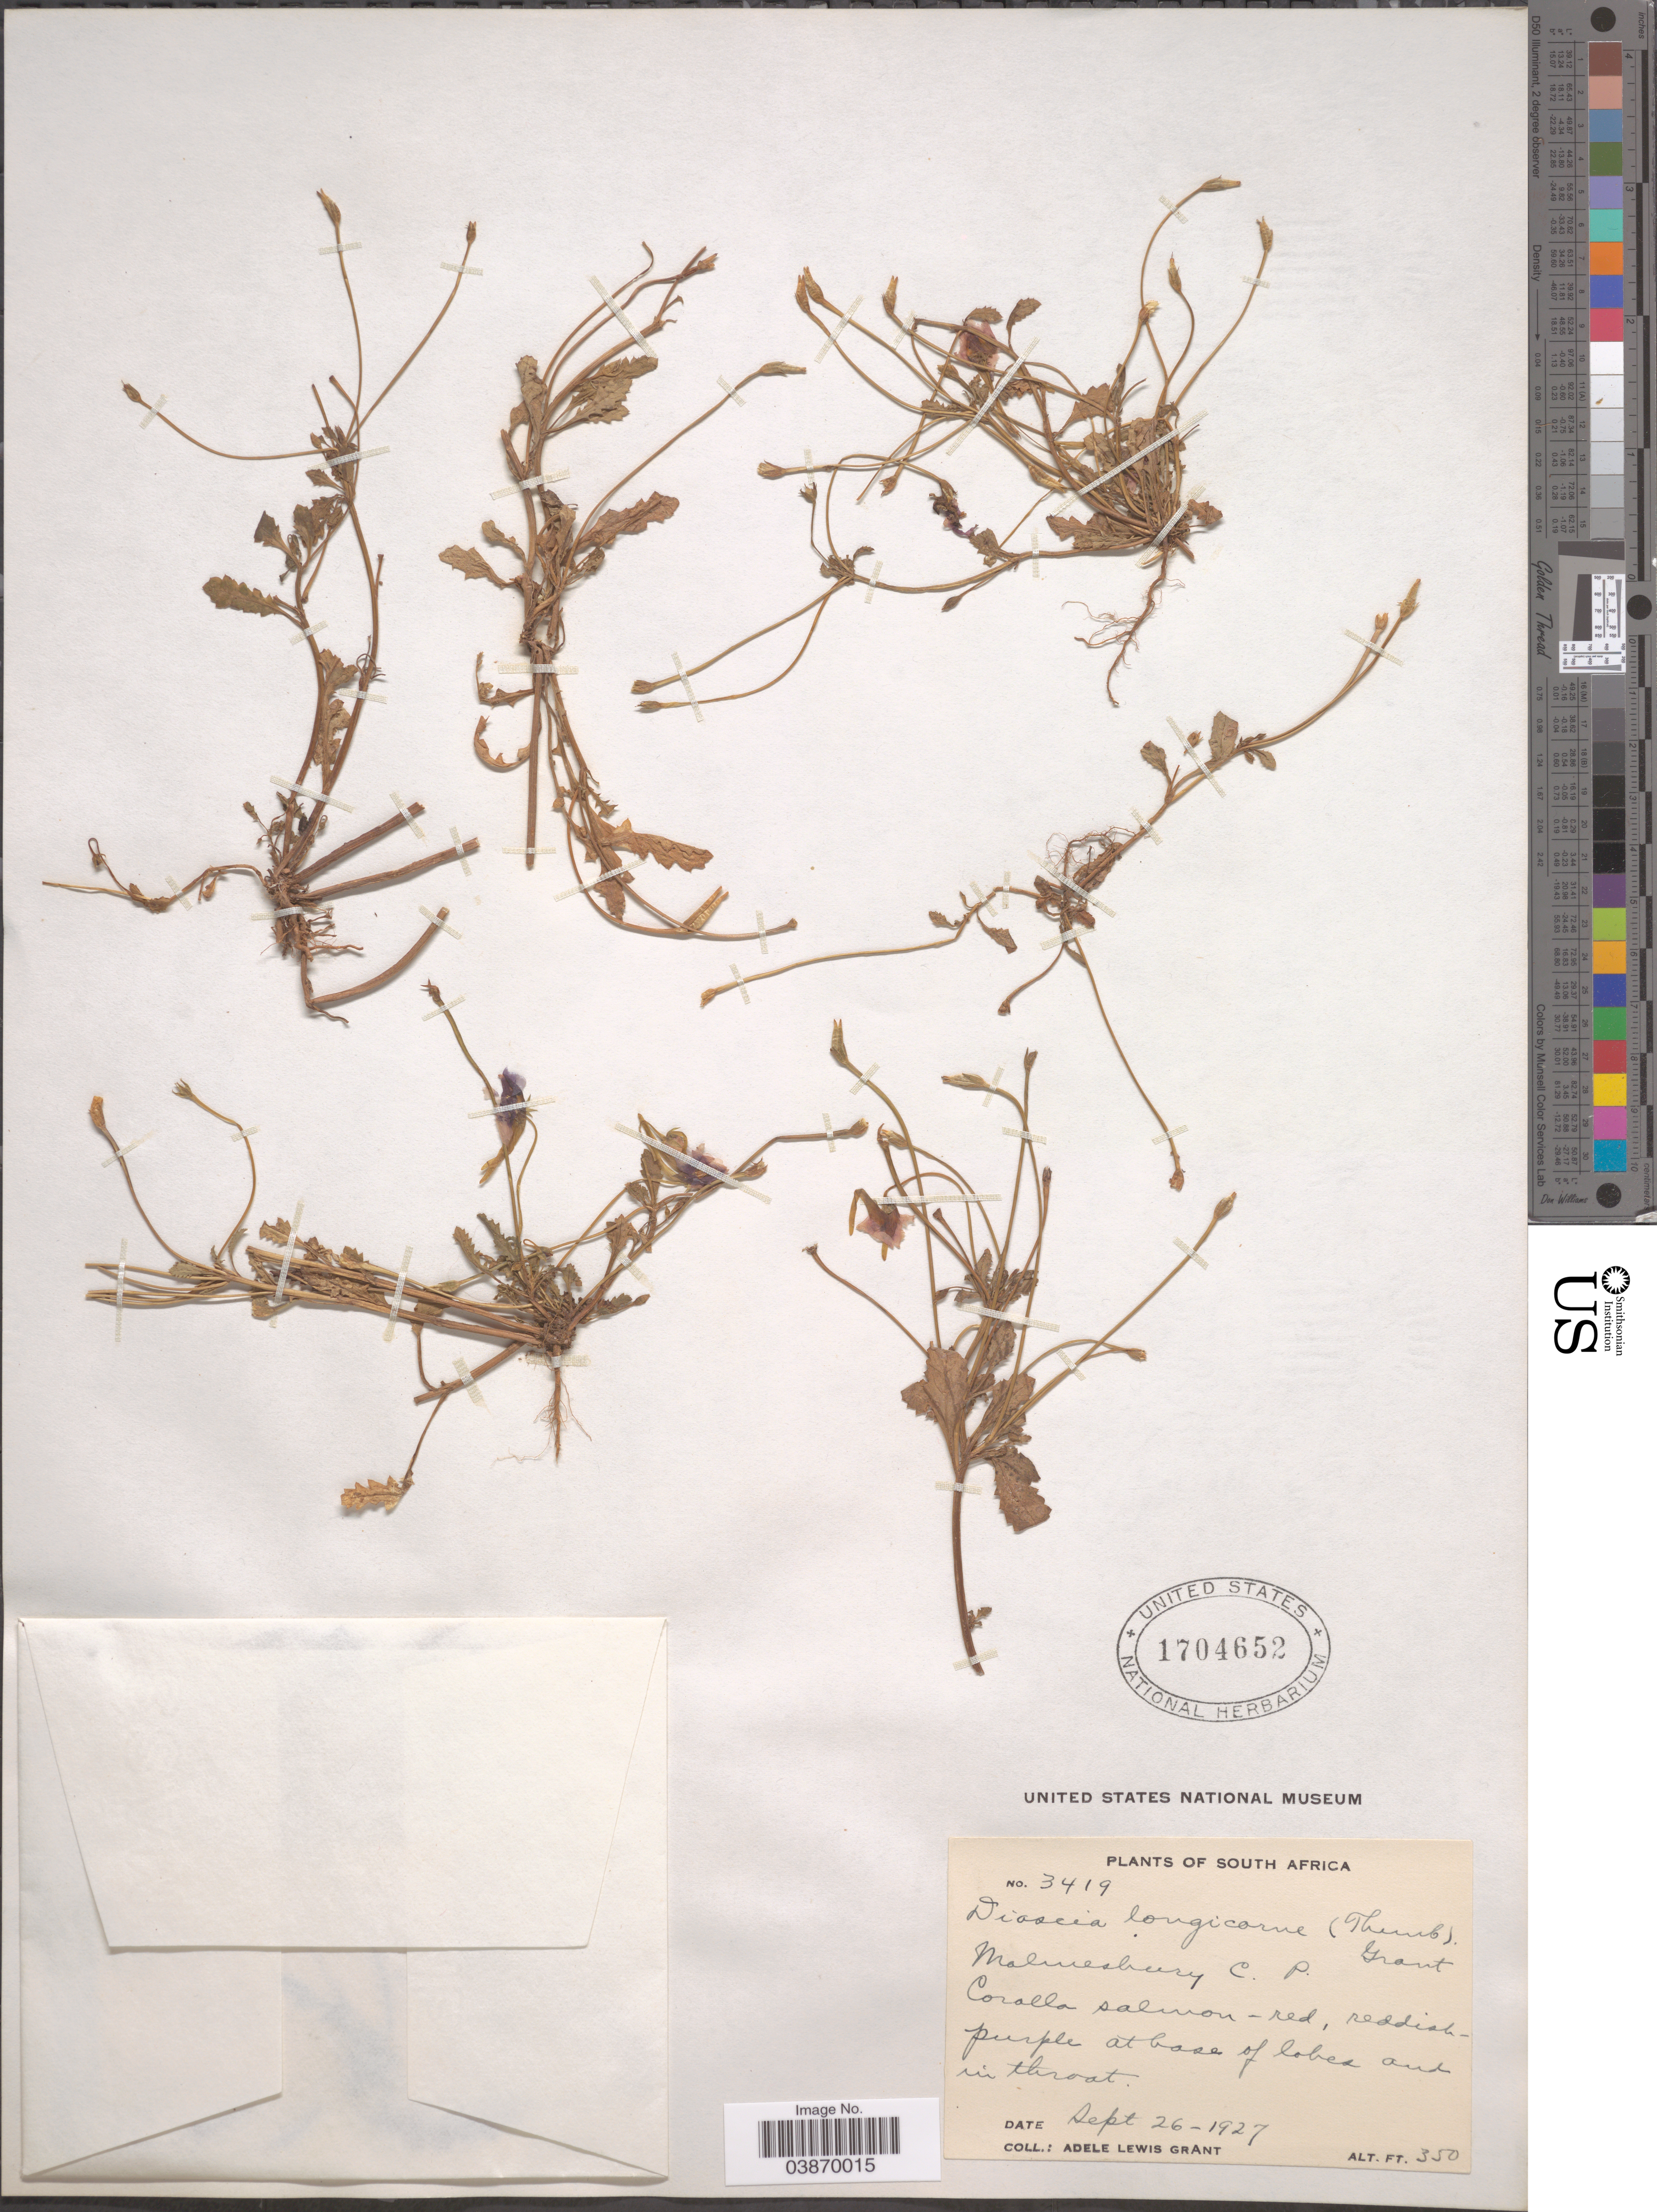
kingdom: Plantae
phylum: Tracheophyta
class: Magnoliopsida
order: Lamiales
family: Scrophulariaceae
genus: Diascia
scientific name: Diascia longicornis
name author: (Thunb.) Druce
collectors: A. L. Grant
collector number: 3419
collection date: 1927-09-26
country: South Africa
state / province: Western Cape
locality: Malmesbury.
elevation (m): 107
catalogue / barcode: US 1704652